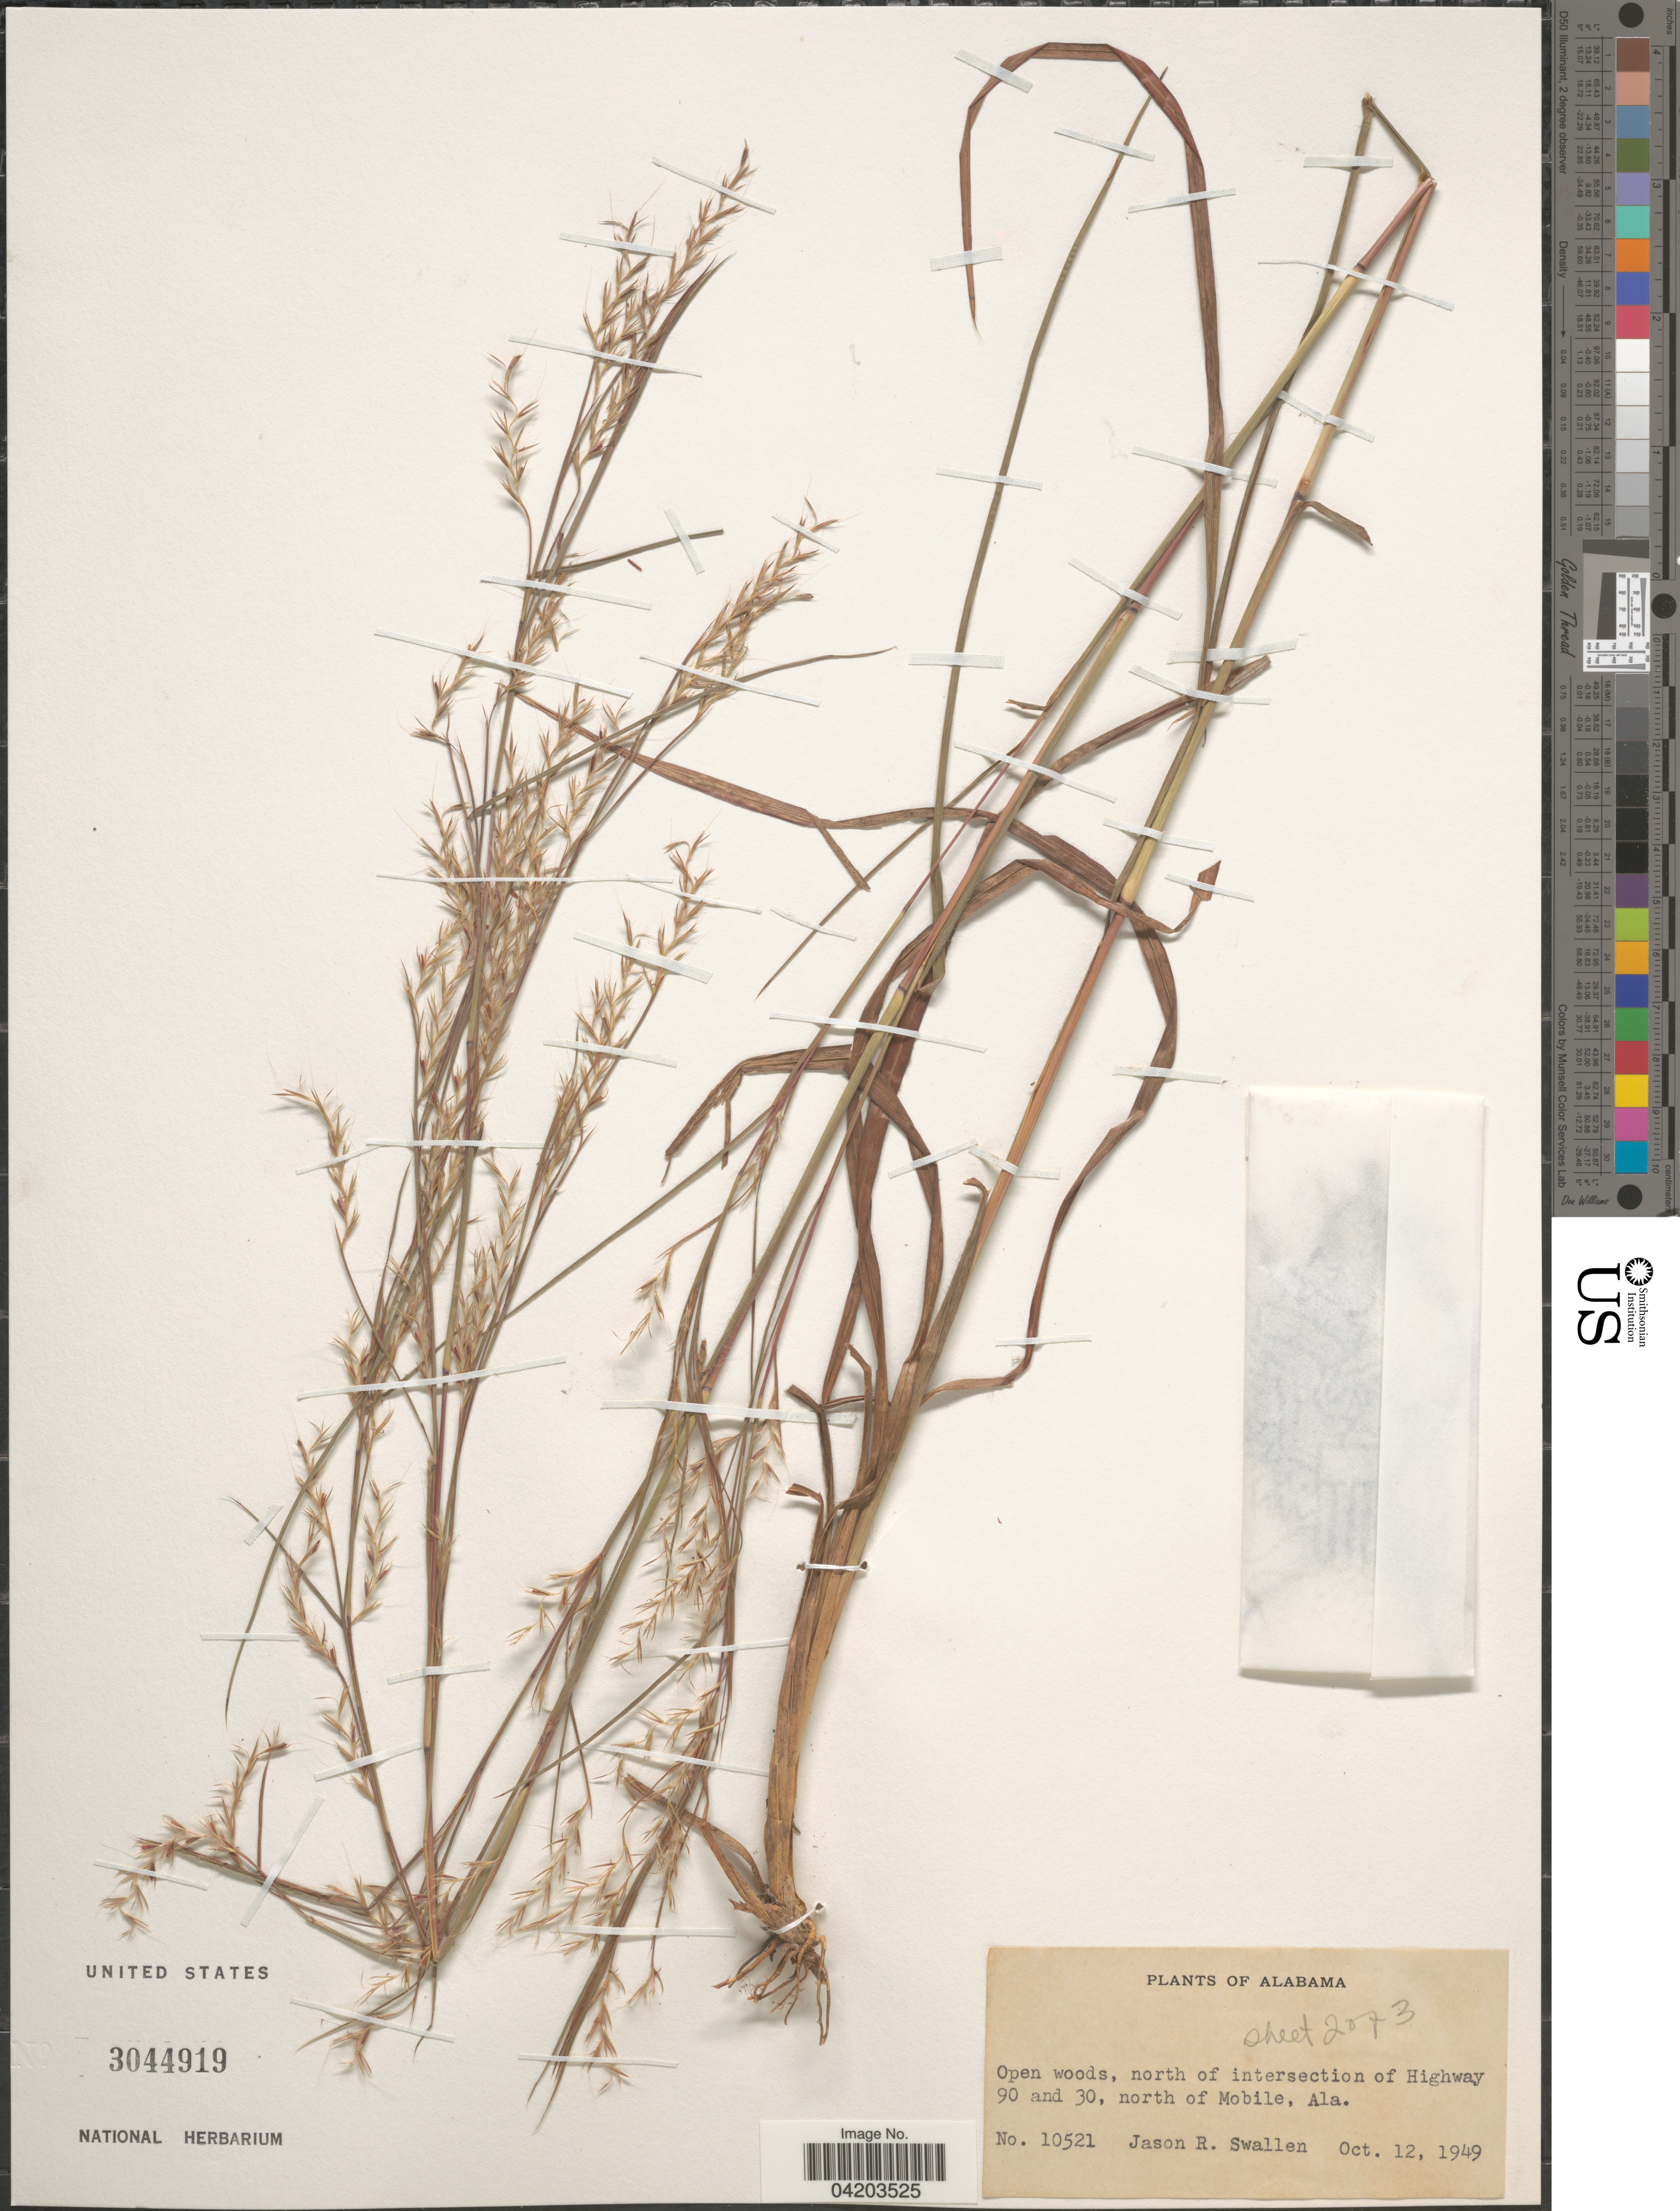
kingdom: Plantae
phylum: Tracheophyta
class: Liliopsida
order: Poales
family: Poaceae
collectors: J. R. Swallen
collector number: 10521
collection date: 1949-10-12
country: United States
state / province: Alabama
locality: North of intersection of Highway 90 and 30, north of Mobile.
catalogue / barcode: US 3044919